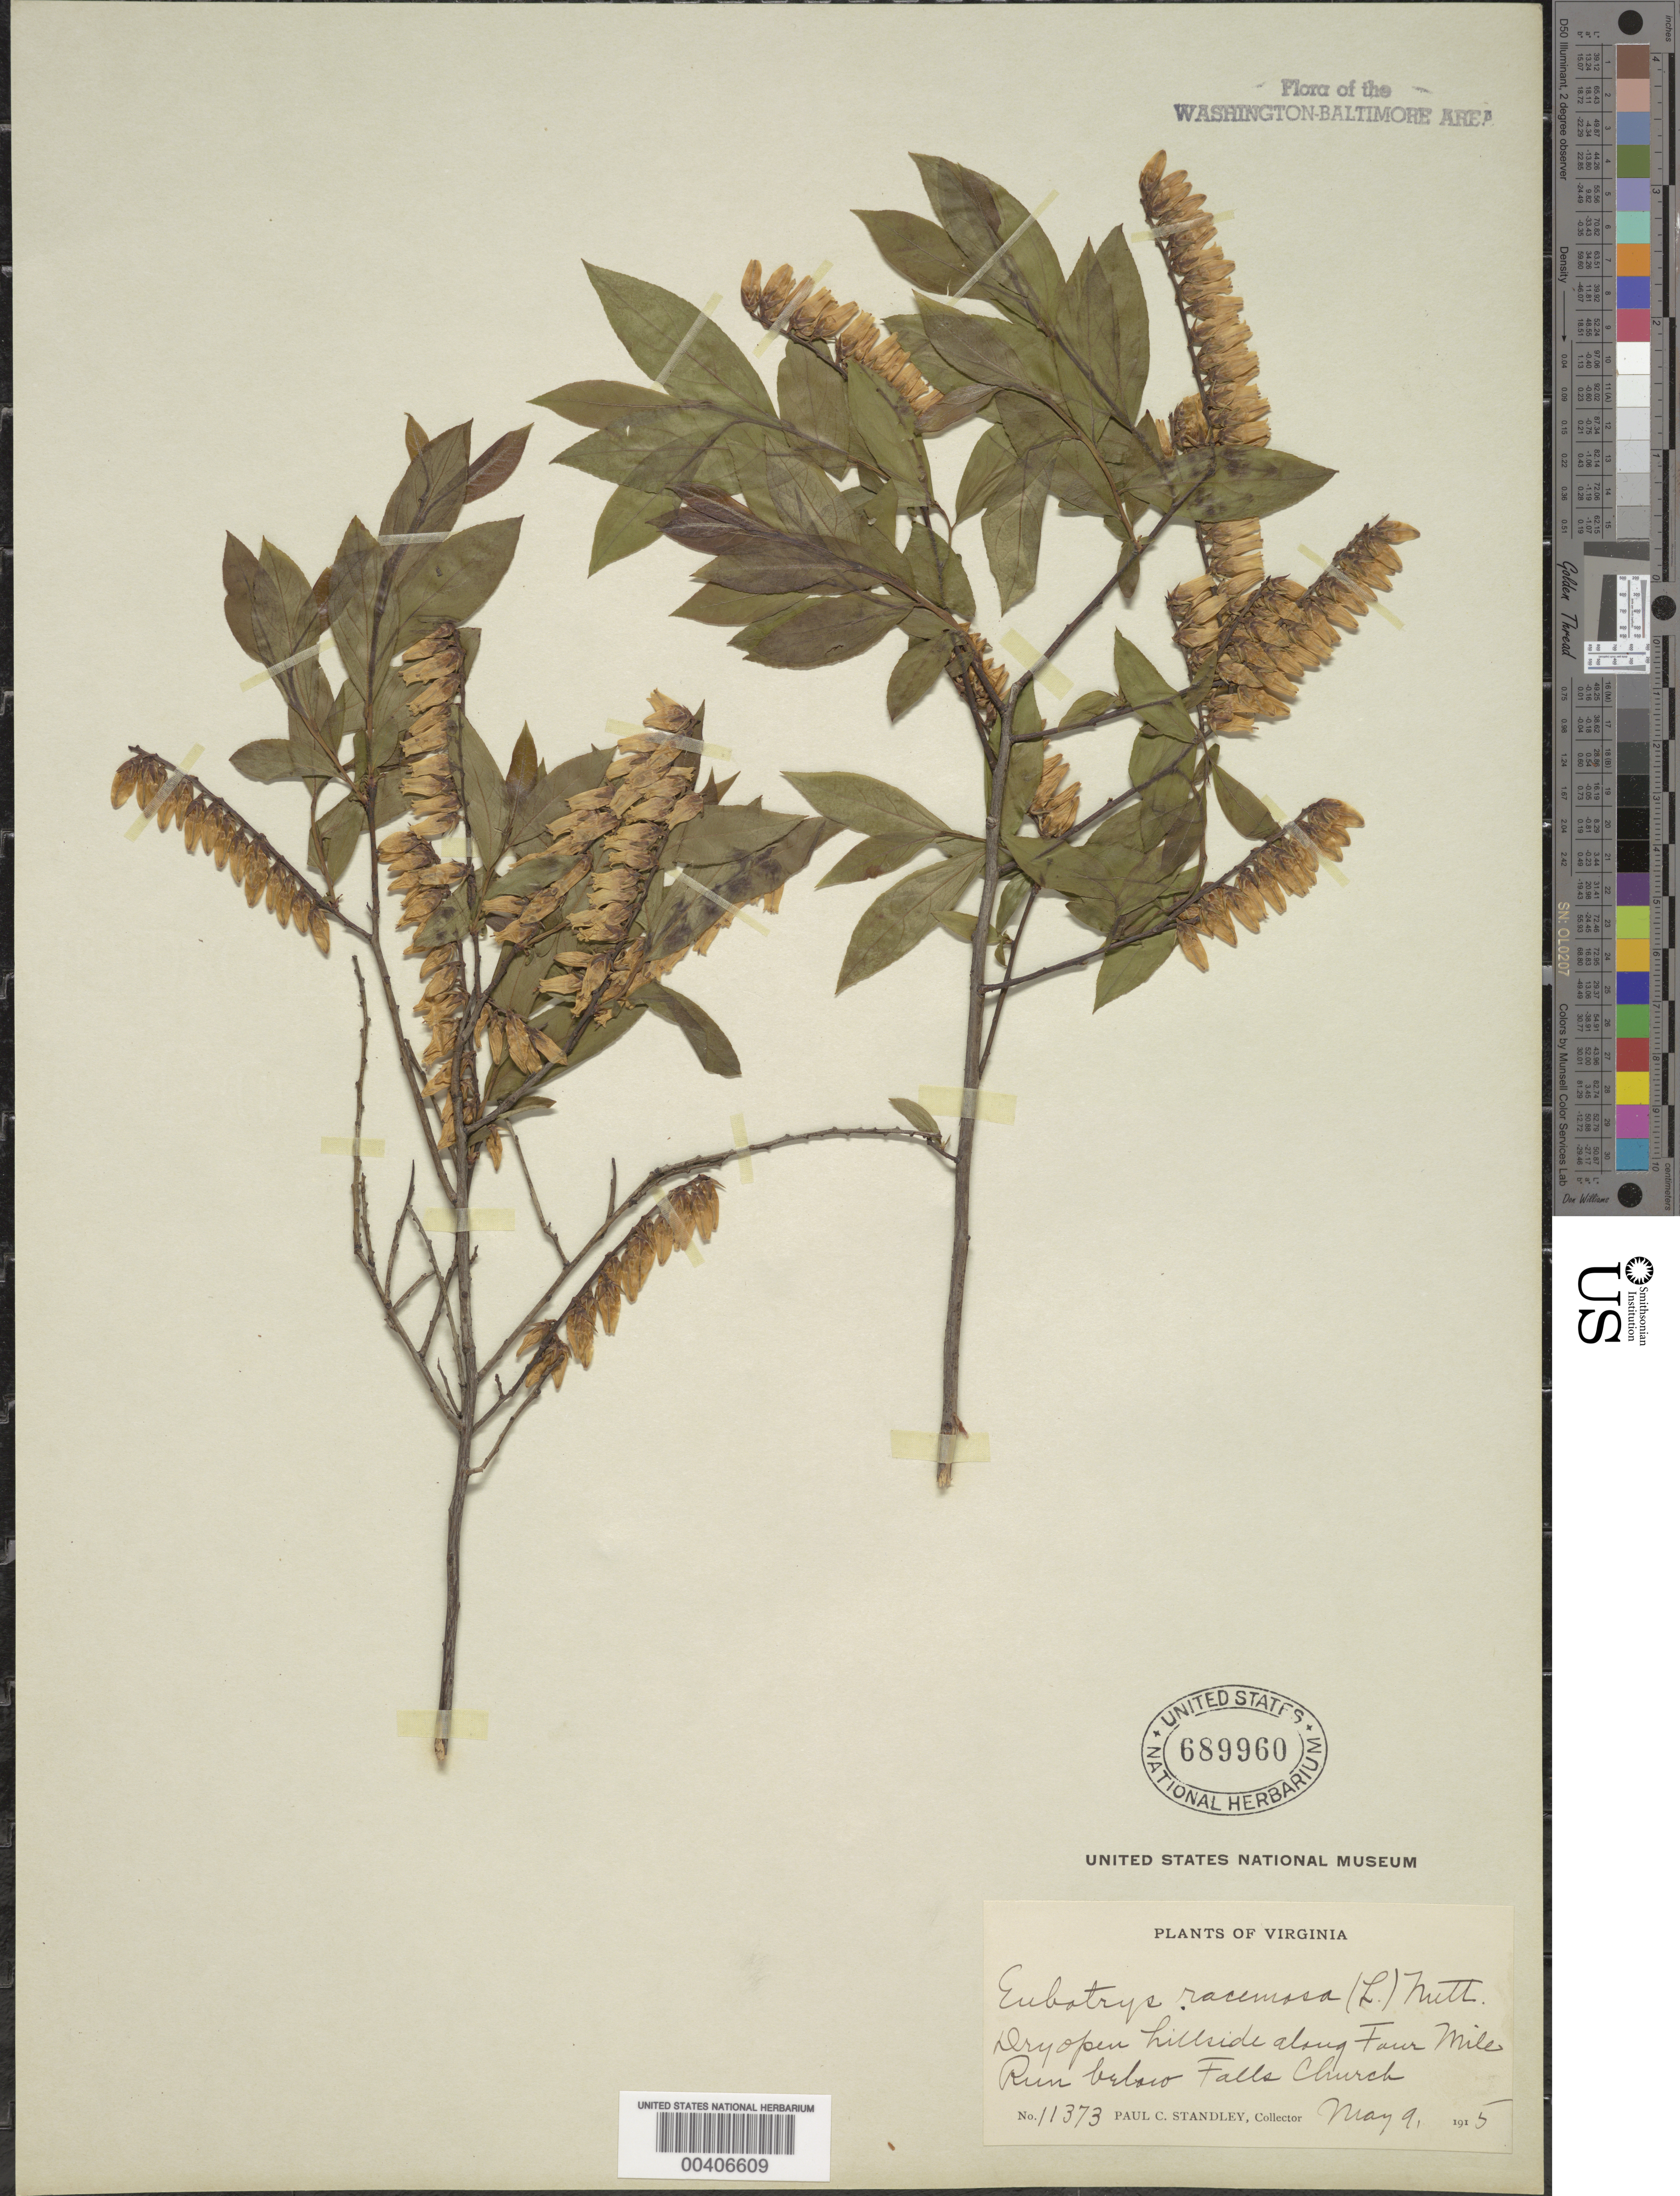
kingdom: Plantae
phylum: Tracheophyta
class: Magnoliopsida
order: Ericales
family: Ericaceae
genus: Leucothoe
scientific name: Leucothoë racemosa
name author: (L.) A. Gray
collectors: P. C. Standley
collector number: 11373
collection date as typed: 09 May 1915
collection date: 1915-05-09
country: United States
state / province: Virginia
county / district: Arlington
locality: Four Mile Run below Falls Church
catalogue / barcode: US 689960